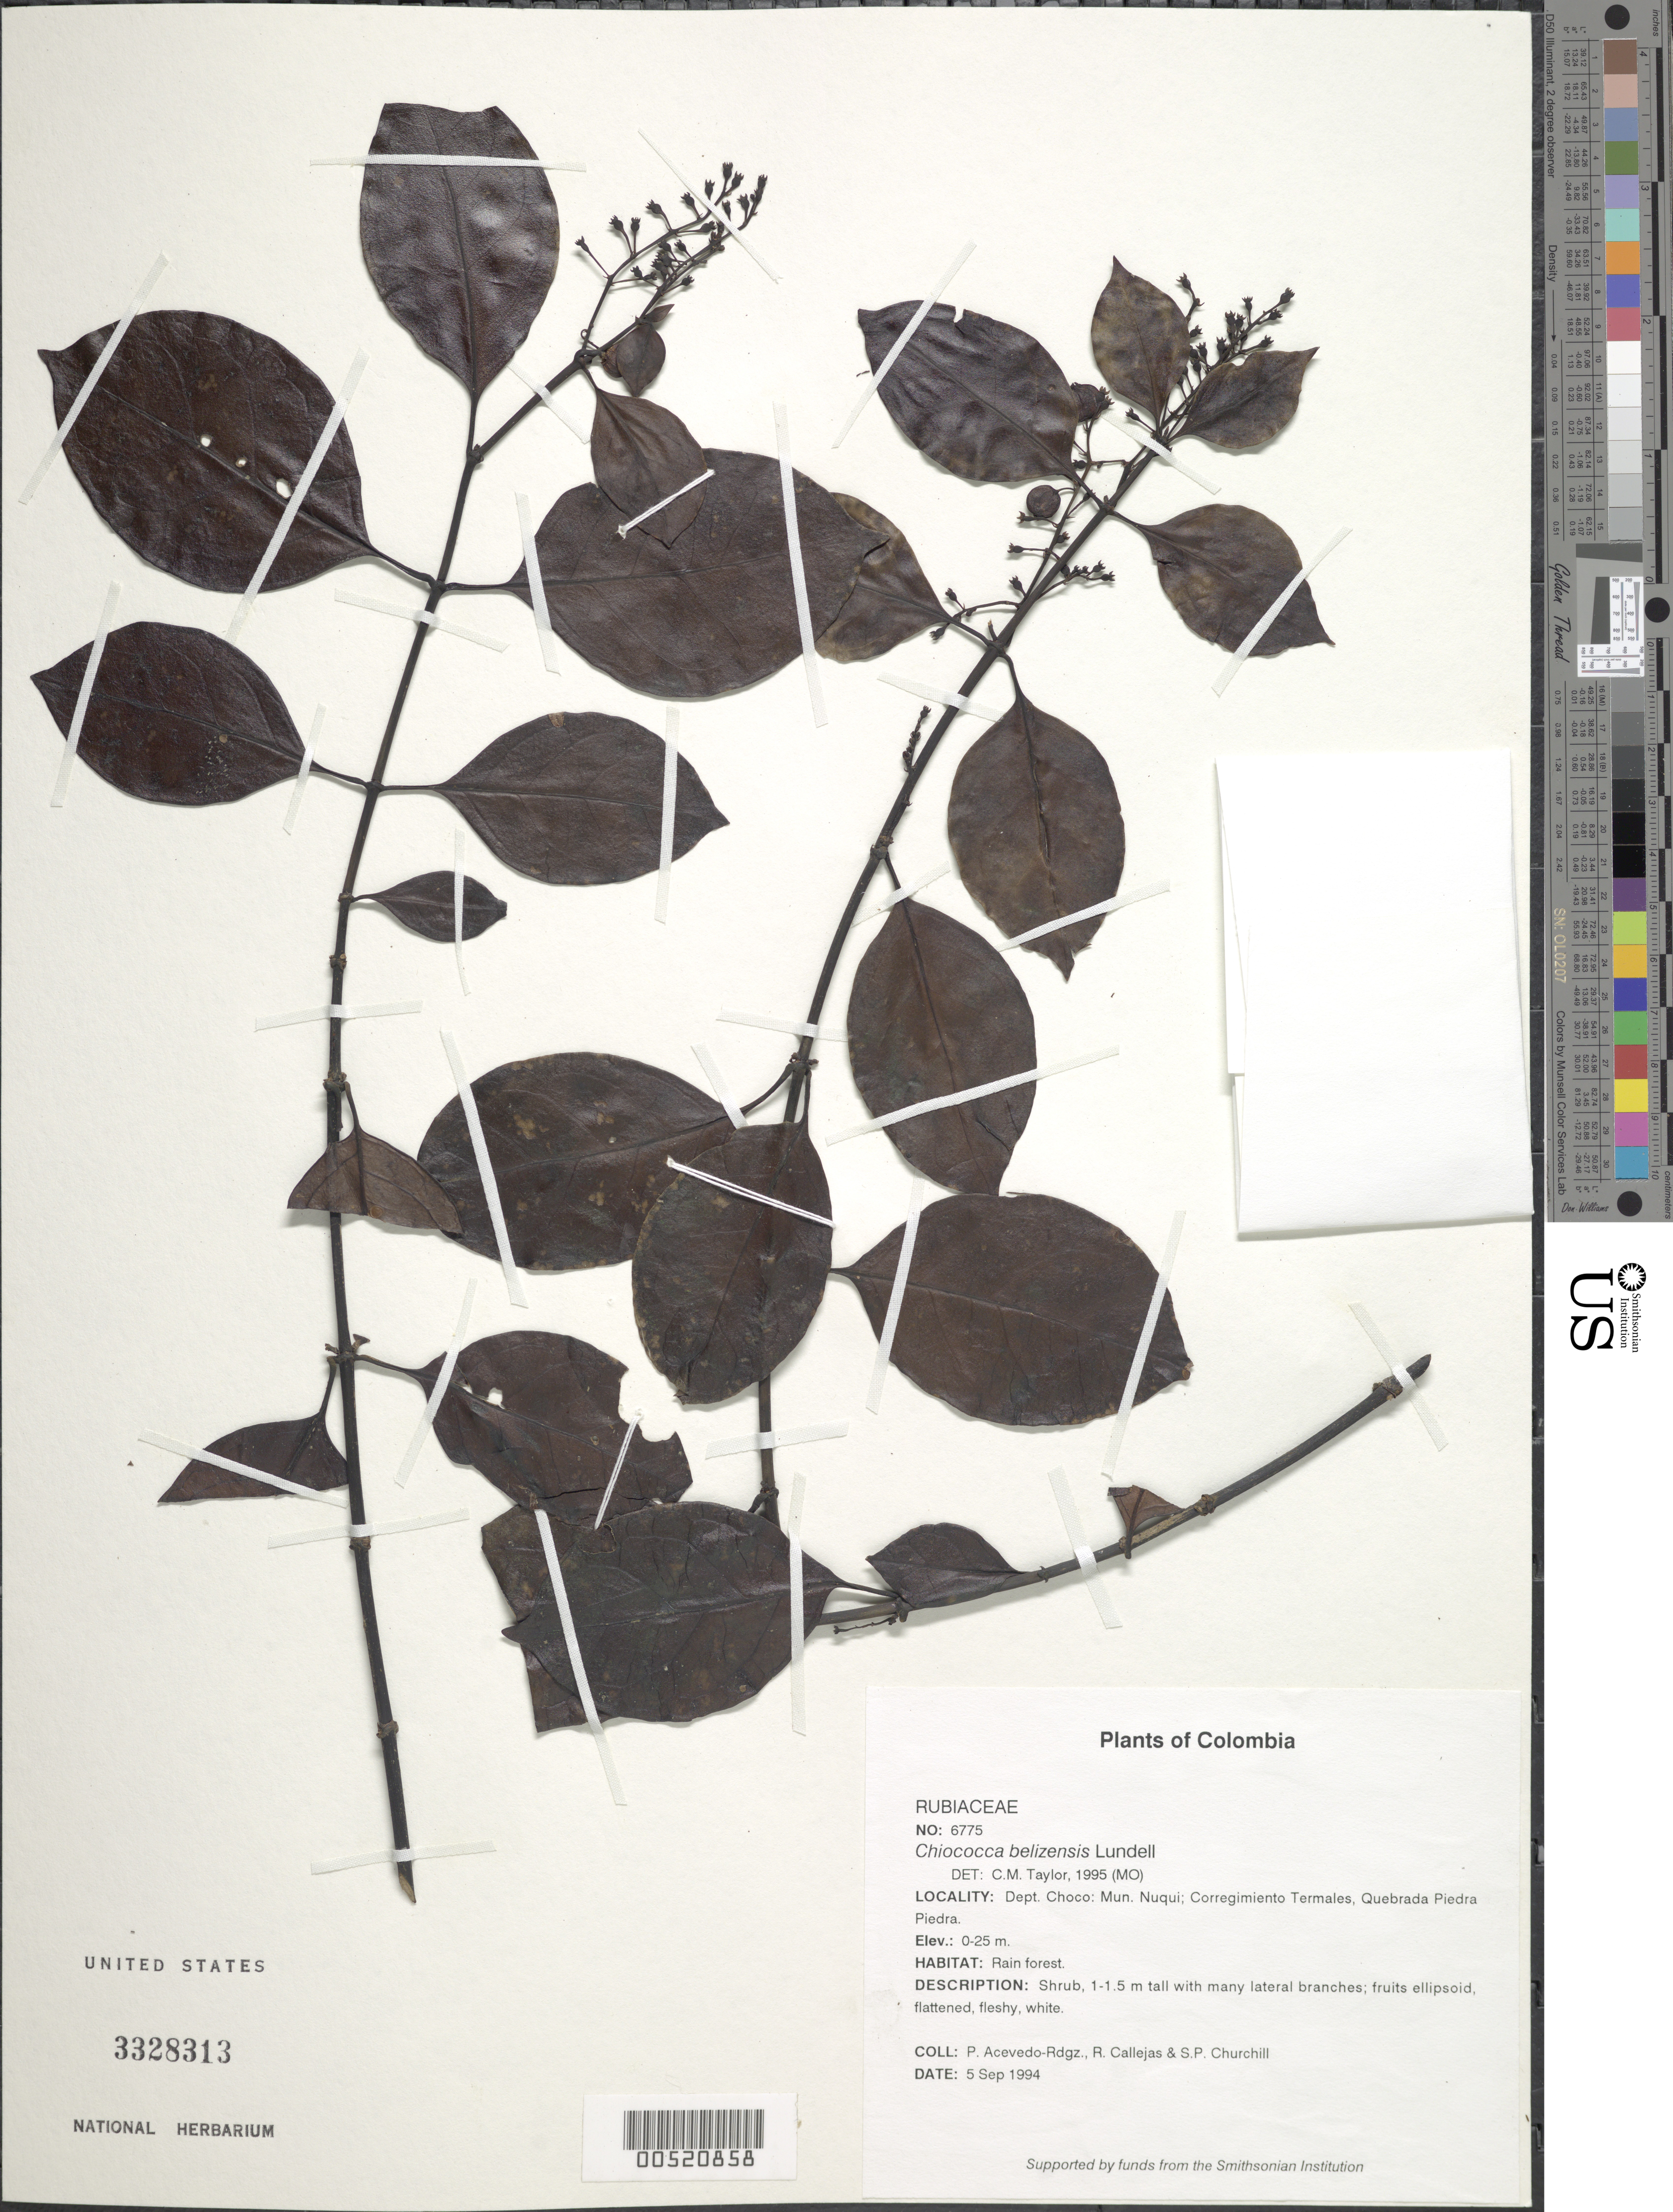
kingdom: Plantae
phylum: Tracheophyta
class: Magnoliopsida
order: Gentianales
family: Rubiaceae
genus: Chiococca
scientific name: Chiococca belizensis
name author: Lundell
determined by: Taylor, Charlotte M.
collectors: P. Acevedo-Rodr., R. Callejas & S. Churchill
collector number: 6775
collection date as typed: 05 Sep 1994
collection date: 1994-09-05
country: Colombia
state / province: Chocó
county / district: Nuqui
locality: Depart. Choco; Mun. Nuqui; Corregimiento Termales. Quebrada Piedra Piedra.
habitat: Rain forest.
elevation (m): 0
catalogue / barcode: US 3328313